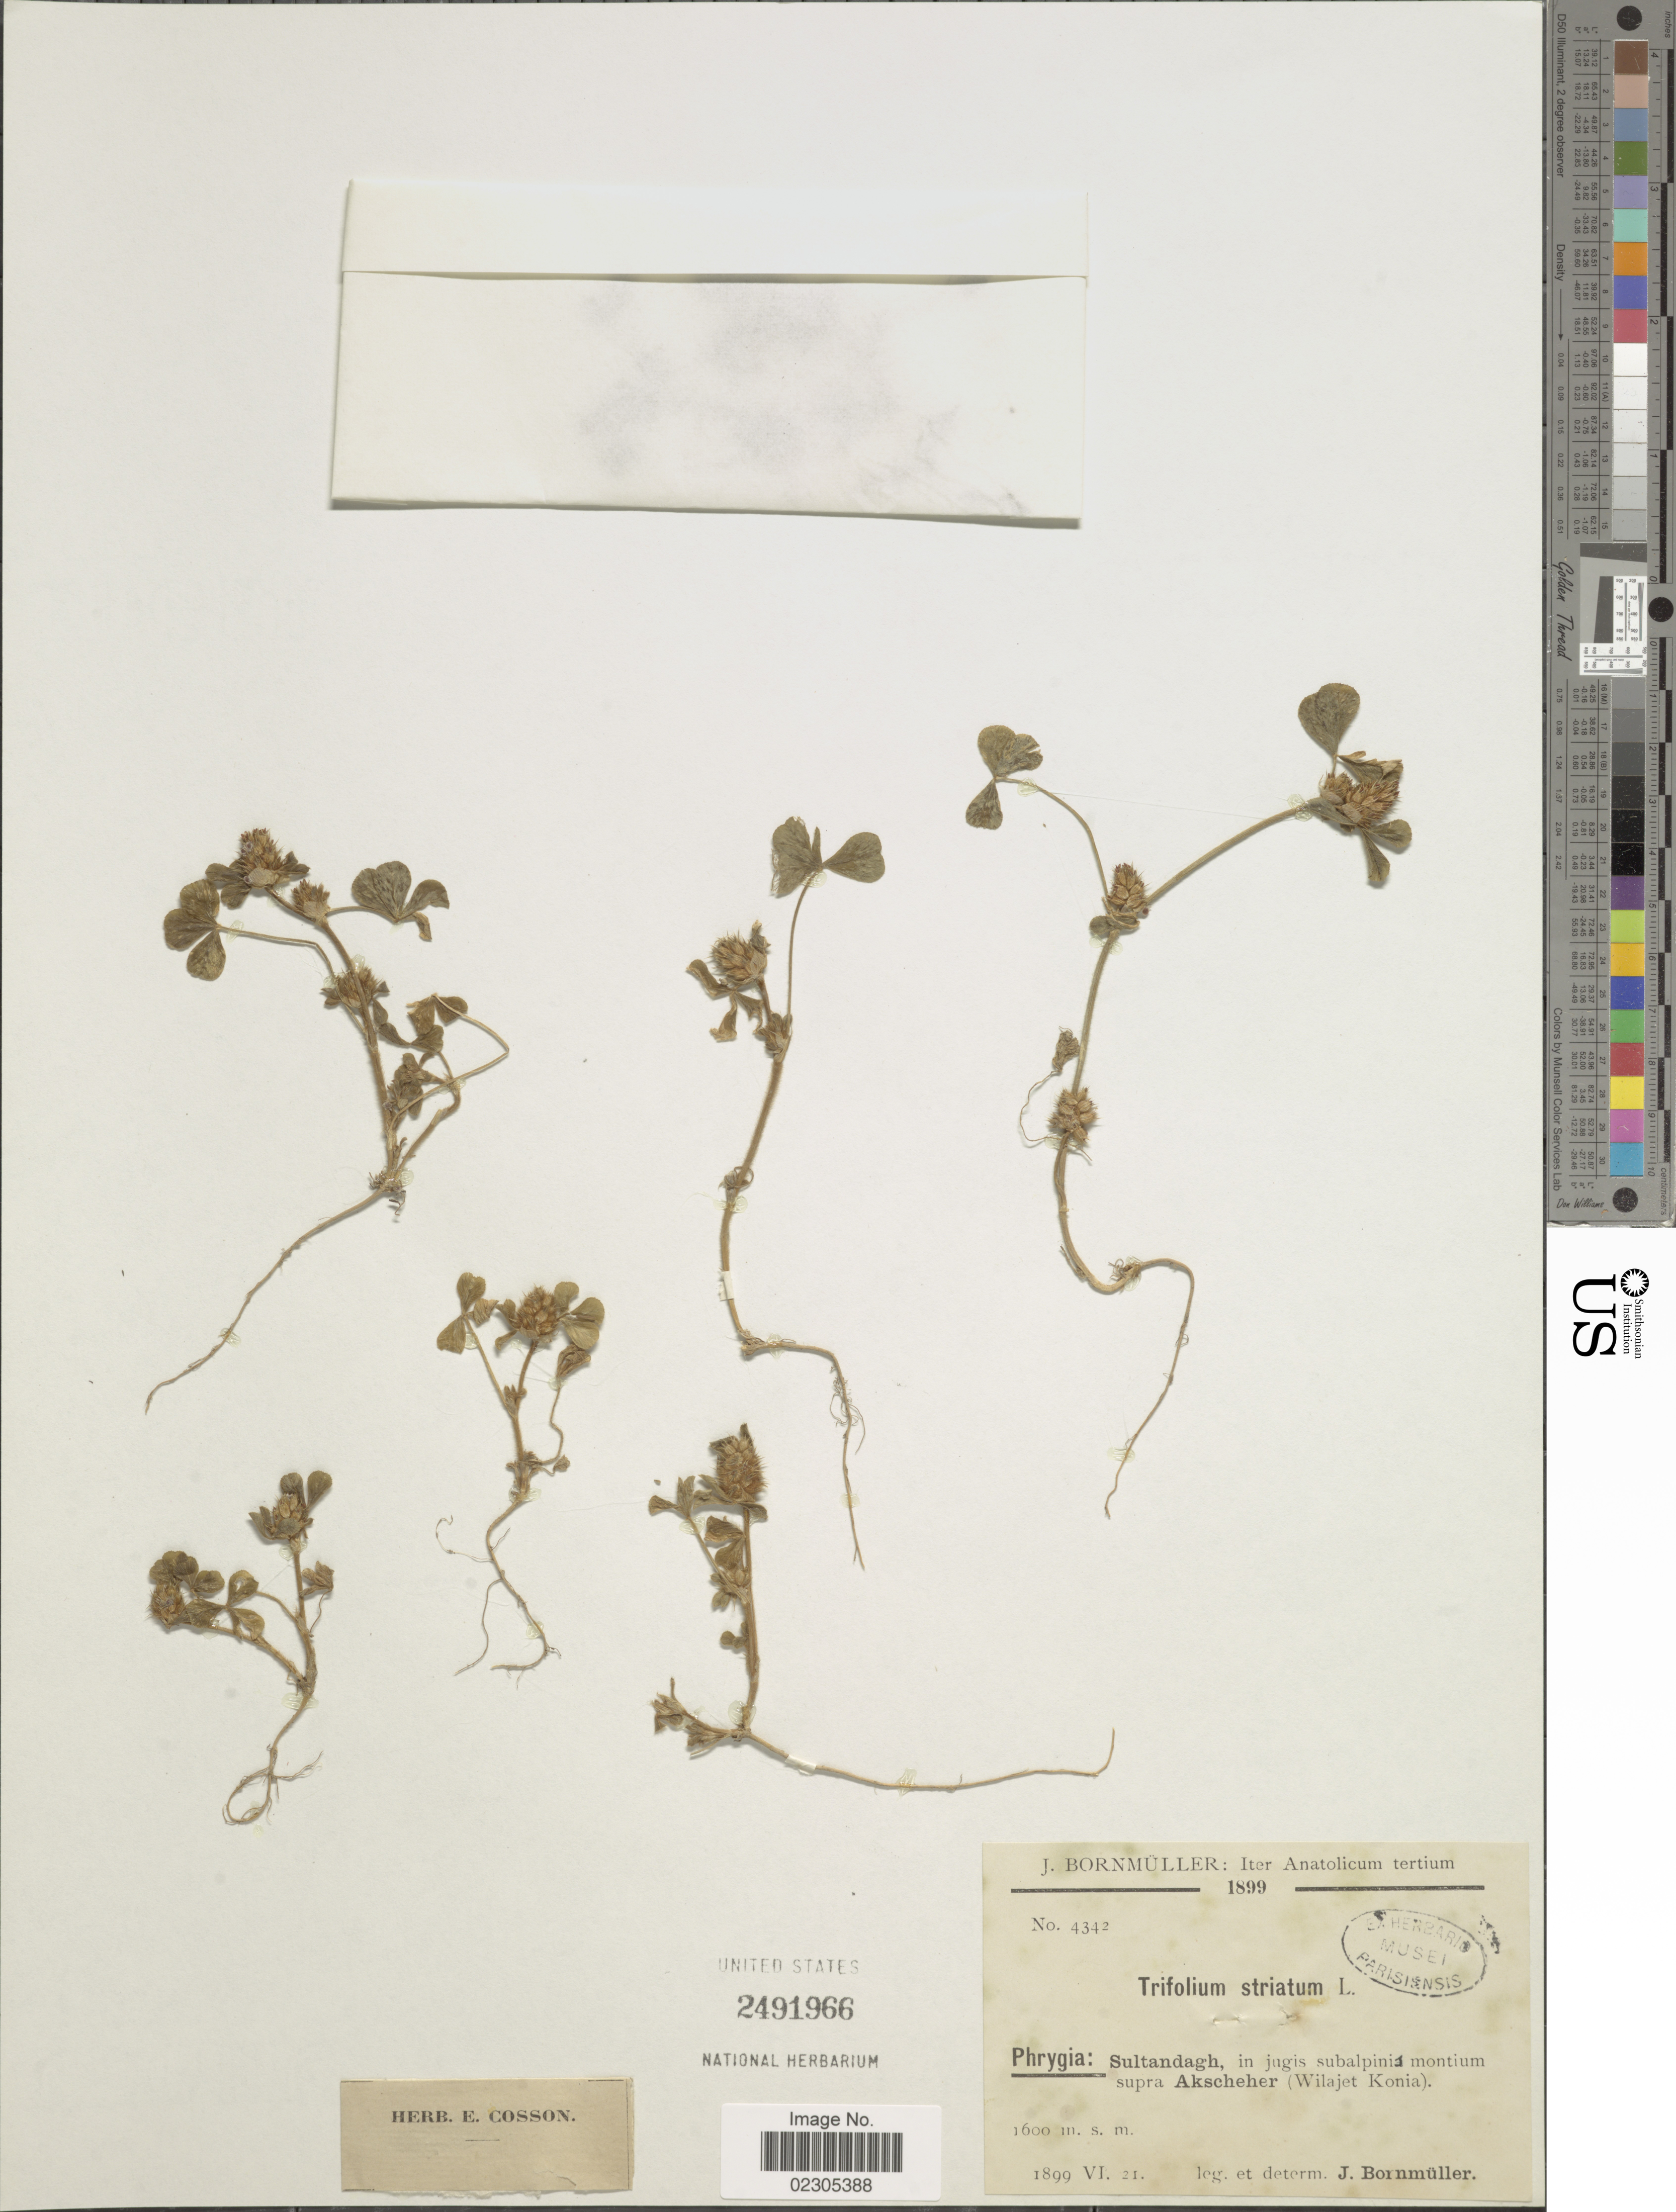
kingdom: Plantae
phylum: Tracheophyta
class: Magnoliopsida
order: Fabales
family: Fabaceae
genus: Trifolium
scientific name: Trifolium striatum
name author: L.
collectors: J. Bornmüller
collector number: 4342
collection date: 1899-06-21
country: Turkey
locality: Phrygia: Sultandagh, in jugis subalpinis montium supra Akscheher (Wilajet Konia)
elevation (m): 1600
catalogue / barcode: US 2491966